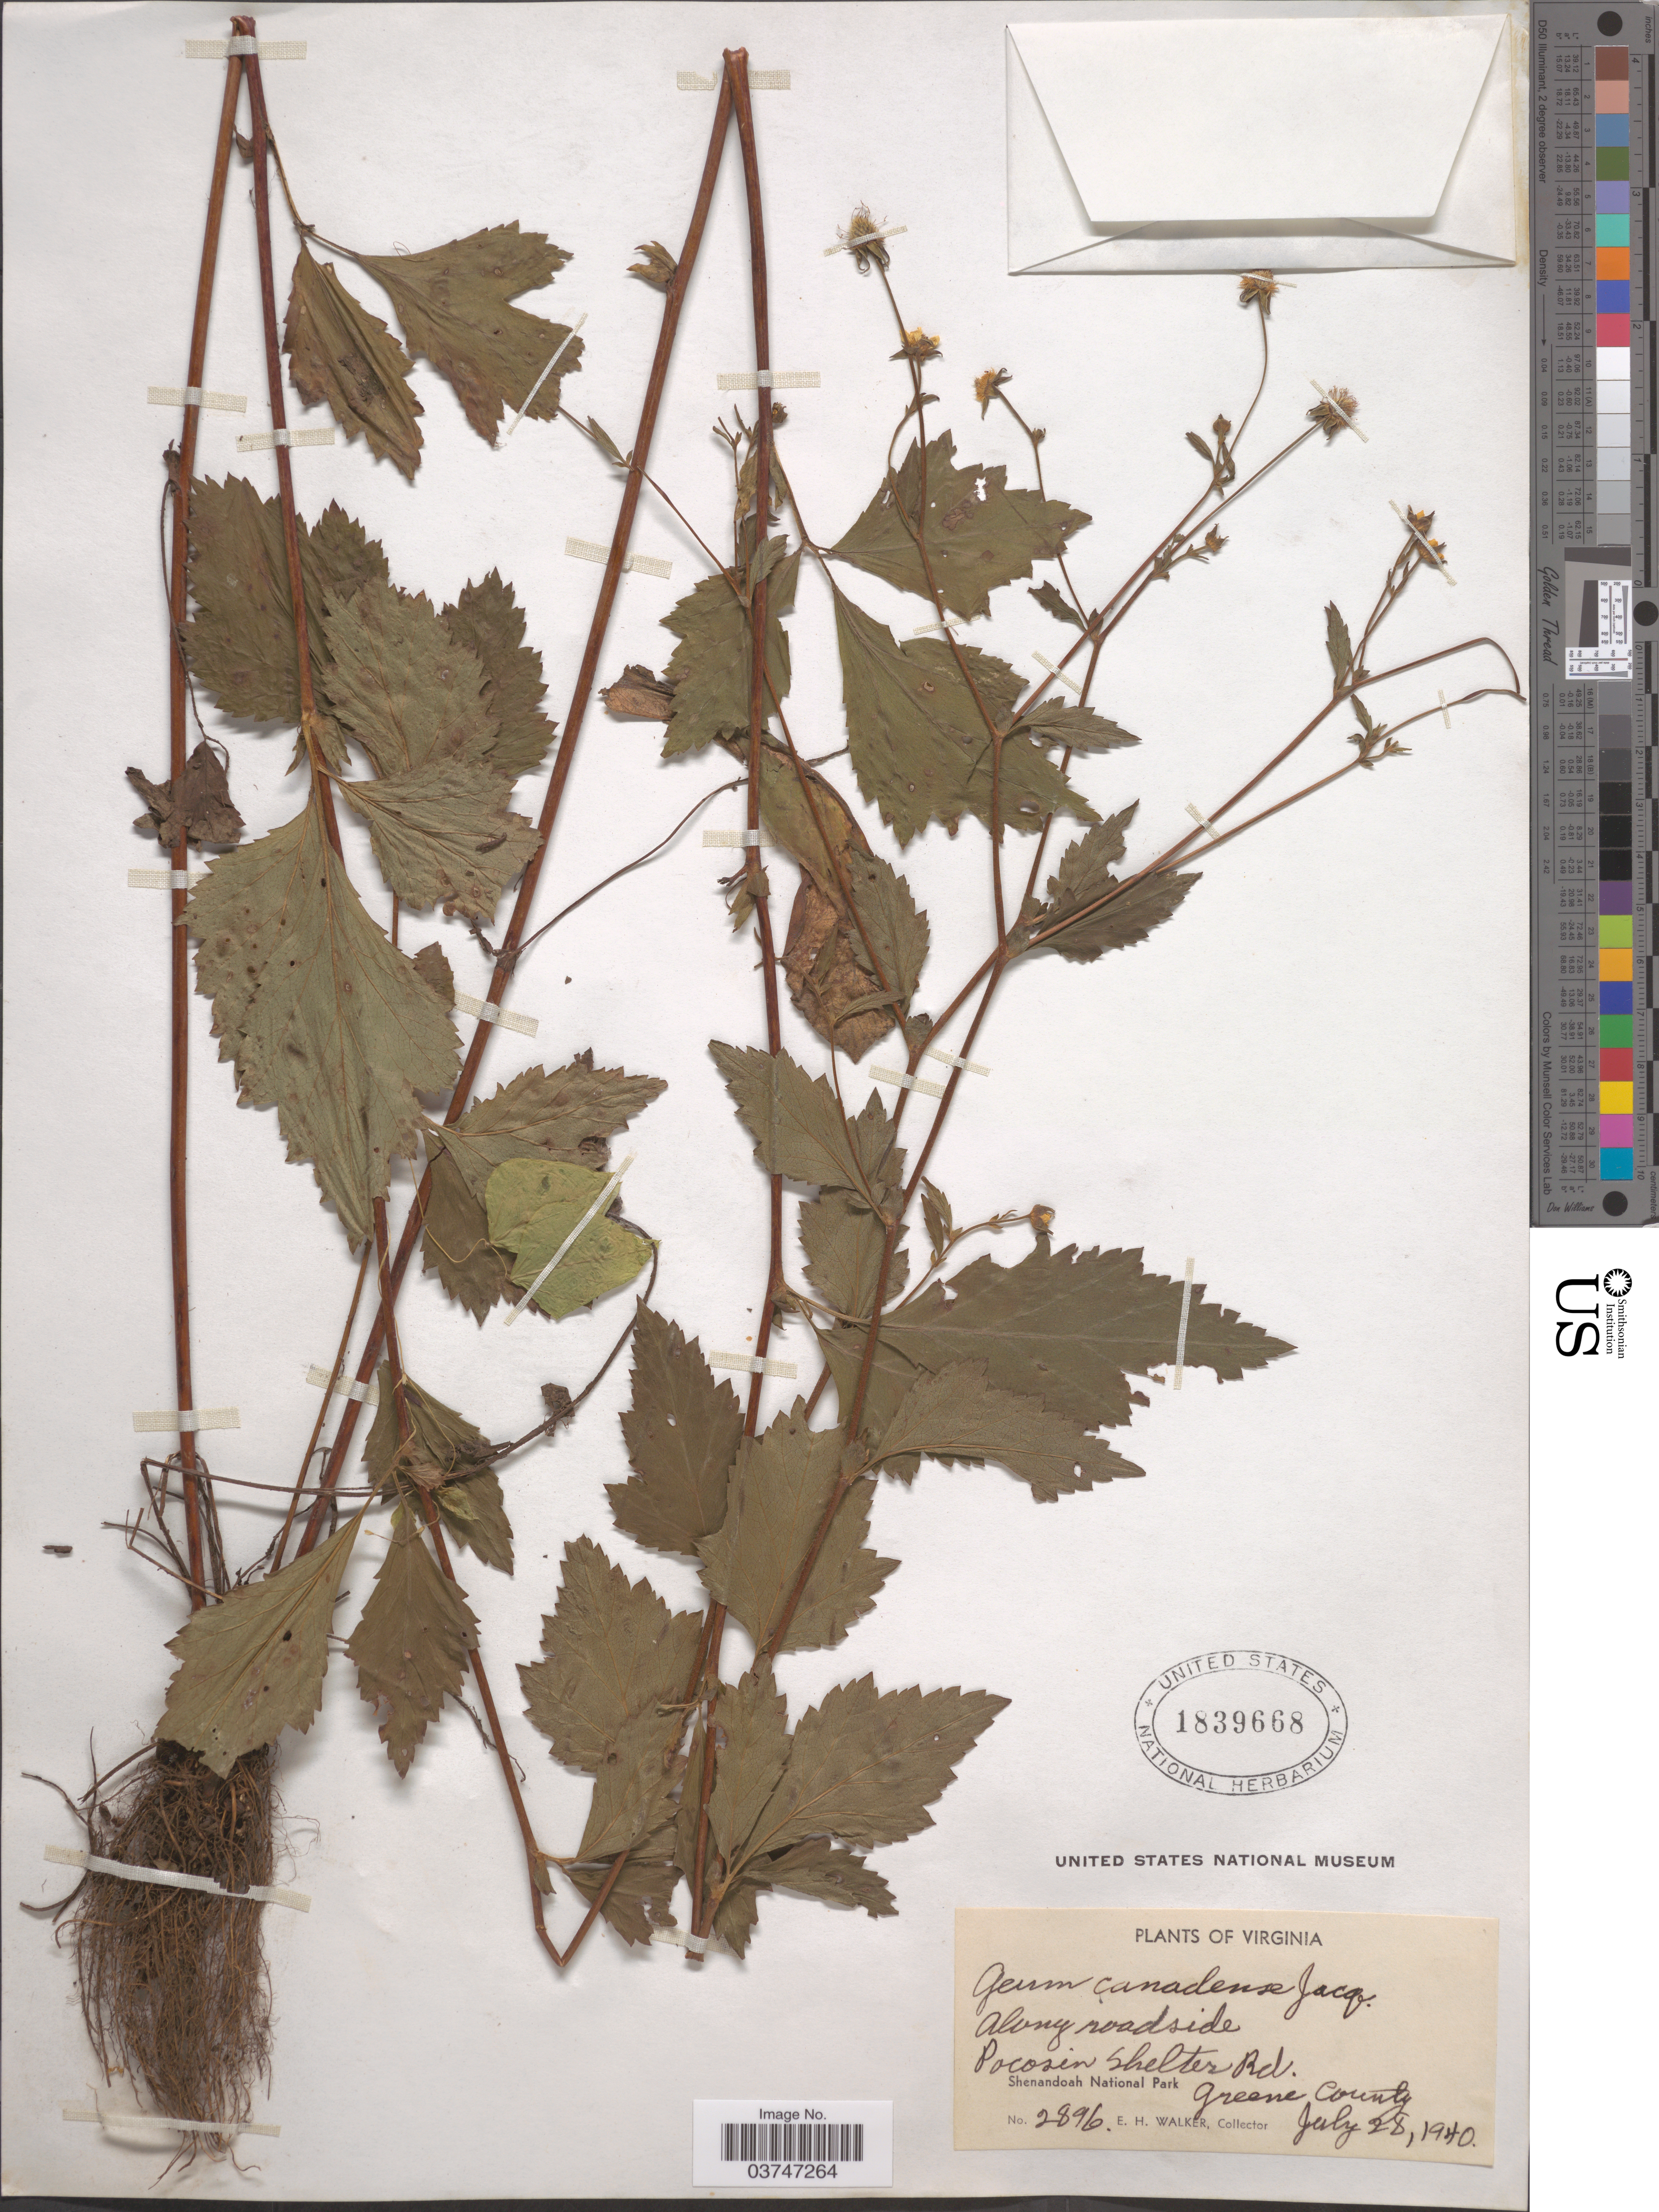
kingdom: Plantae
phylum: Tracheophyta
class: Magnoliopsida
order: Rosales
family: Rosaceae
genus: Geum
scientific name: Geum canadense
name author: Jacq.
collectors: E. H. Walker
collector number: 2896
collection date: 1940-07-28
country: United States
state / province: Virginia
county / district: Greene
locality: Pocosin Shelter Rd. Shenandoah National Park, Greene County.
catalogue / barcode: US 1839668